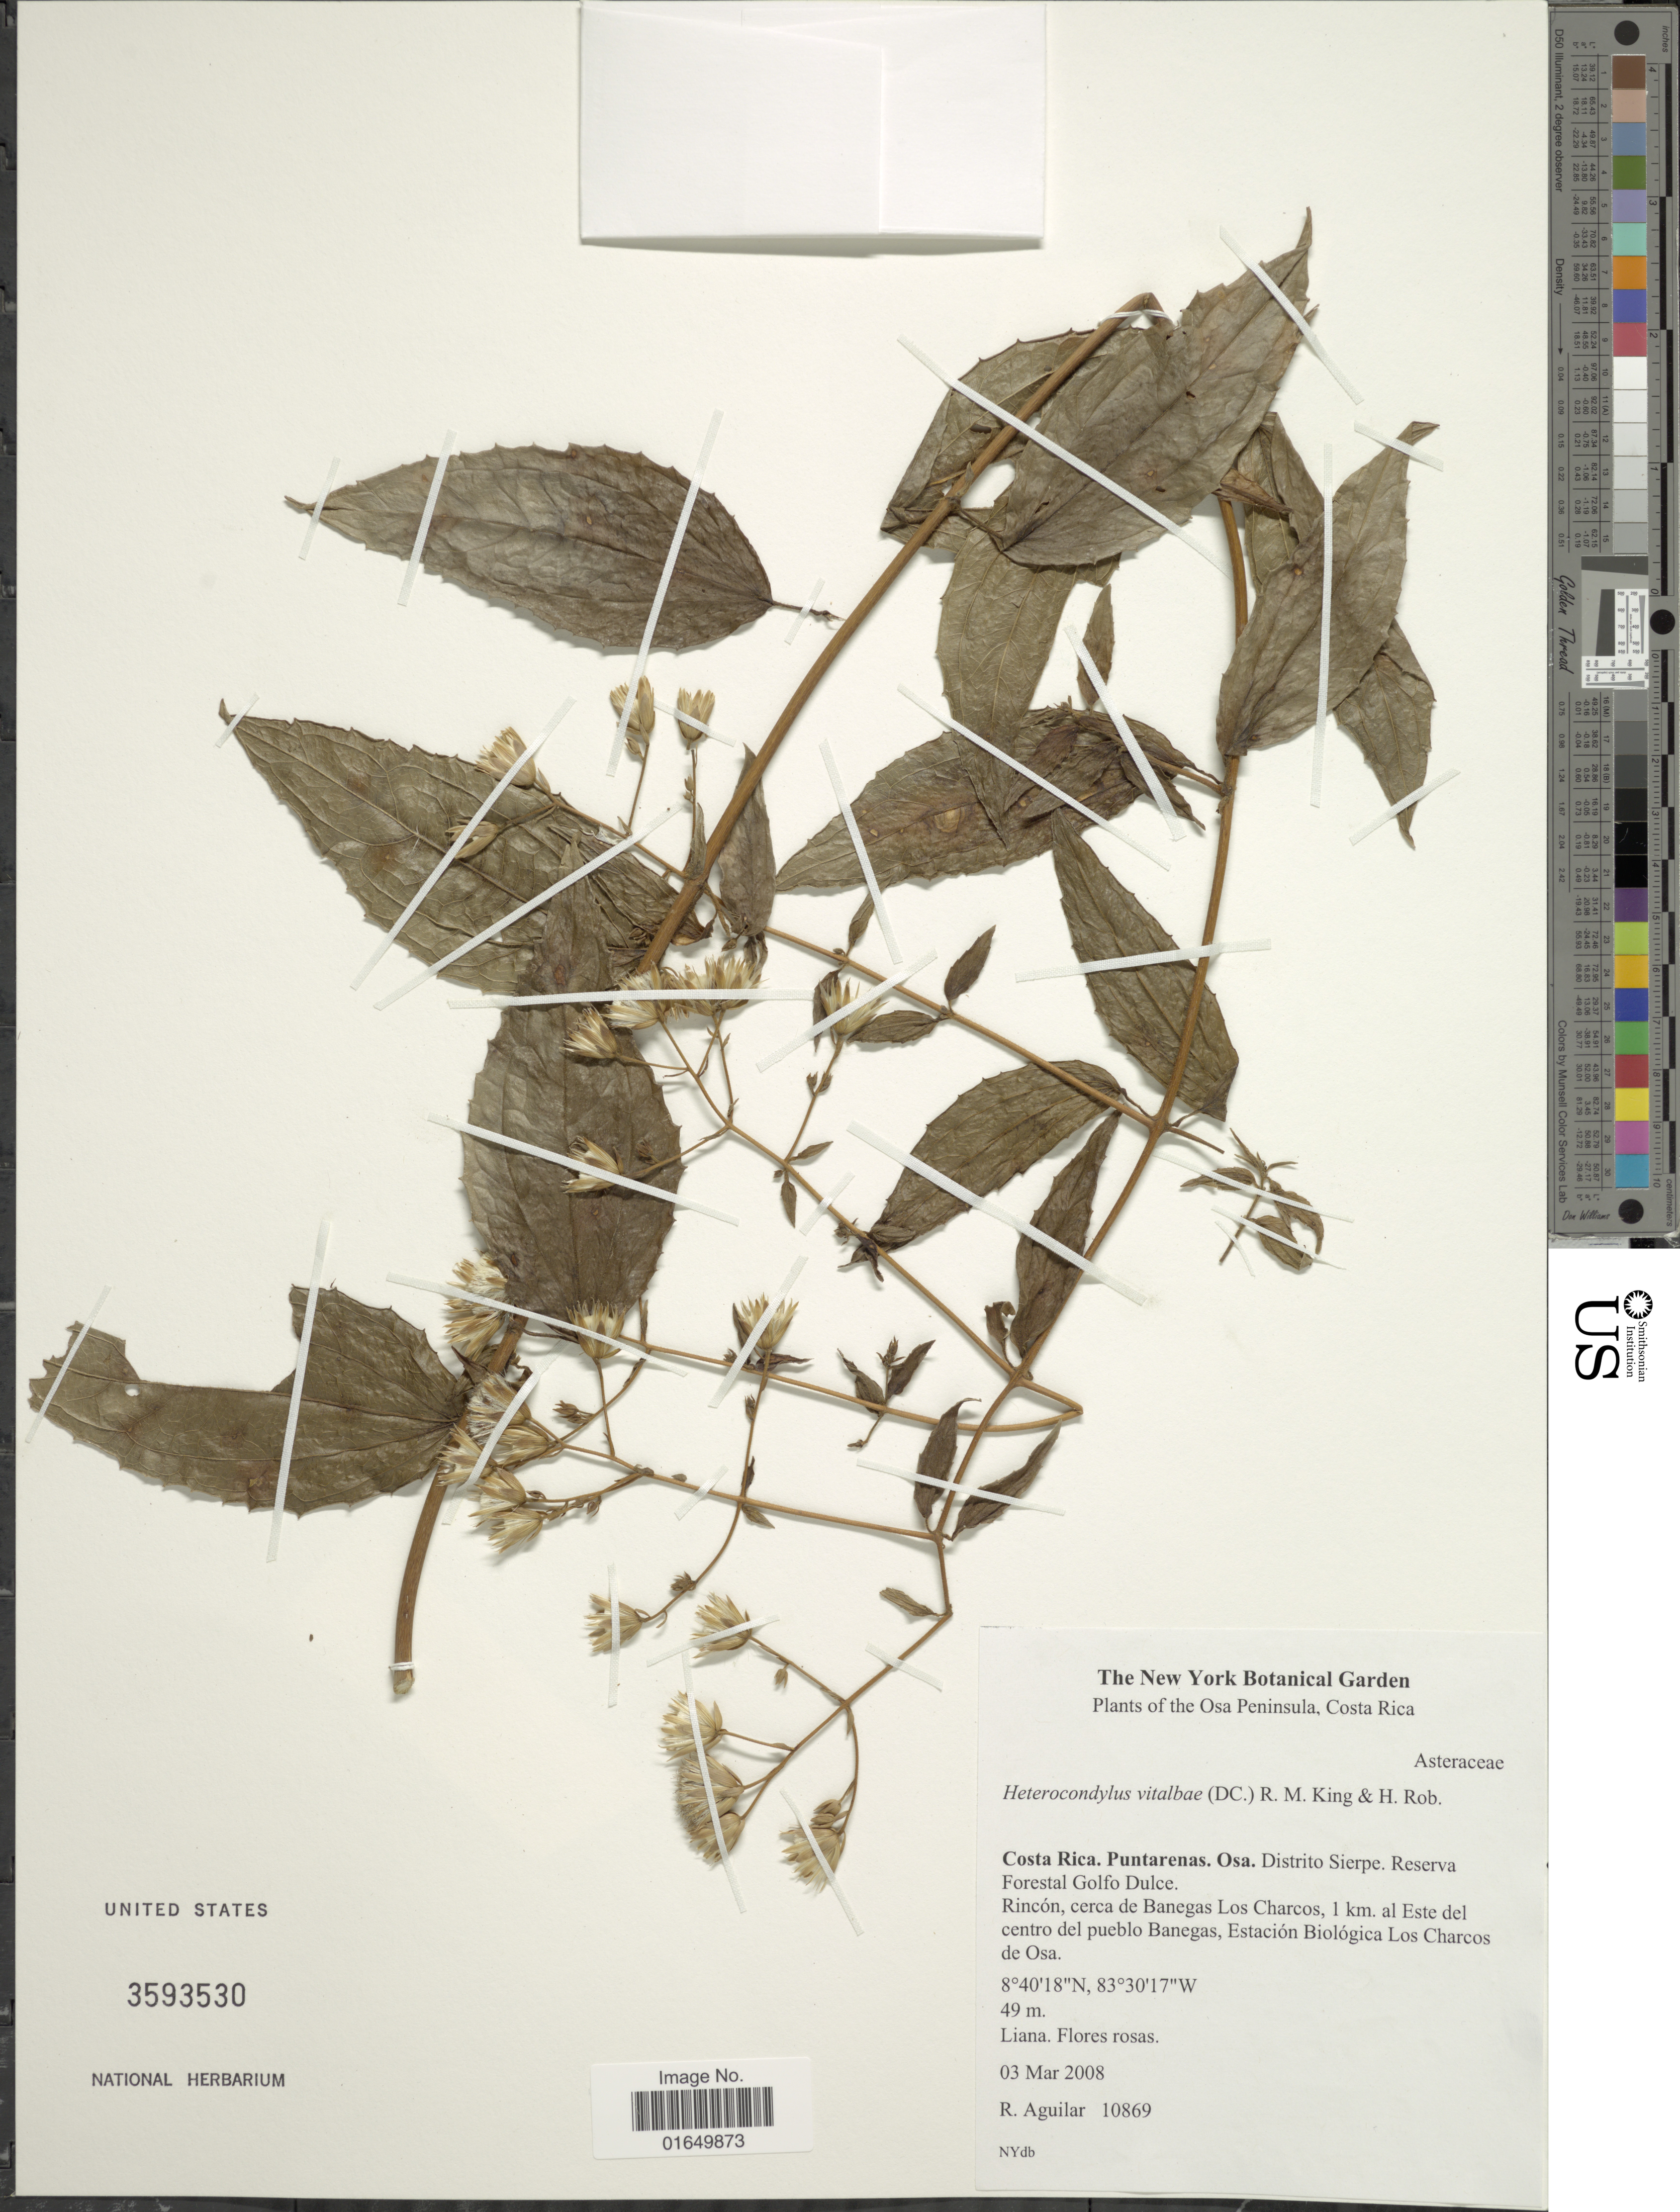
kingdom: Plantae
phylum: Tracheophyta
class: Magnoliopsida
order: Asterales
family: Asteraceae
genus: Heterocondylus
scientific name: Heterocondylus vitalbae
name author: (DC.) R.M. King & H. Rob.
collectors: R. Aguilar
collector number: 10869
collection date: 2008-03-03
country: Costa Rica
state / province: Puntarenas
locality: Osa. Distrito Sierpe. Reserva Forestal Golfo Dulce. Rincón, cerca de Banegas Los Charcos, 1 km. al Este del centro del pueblo Banegas, Estación Biológica Los Charcos de Osa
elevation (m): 49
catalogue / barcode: US 3593530